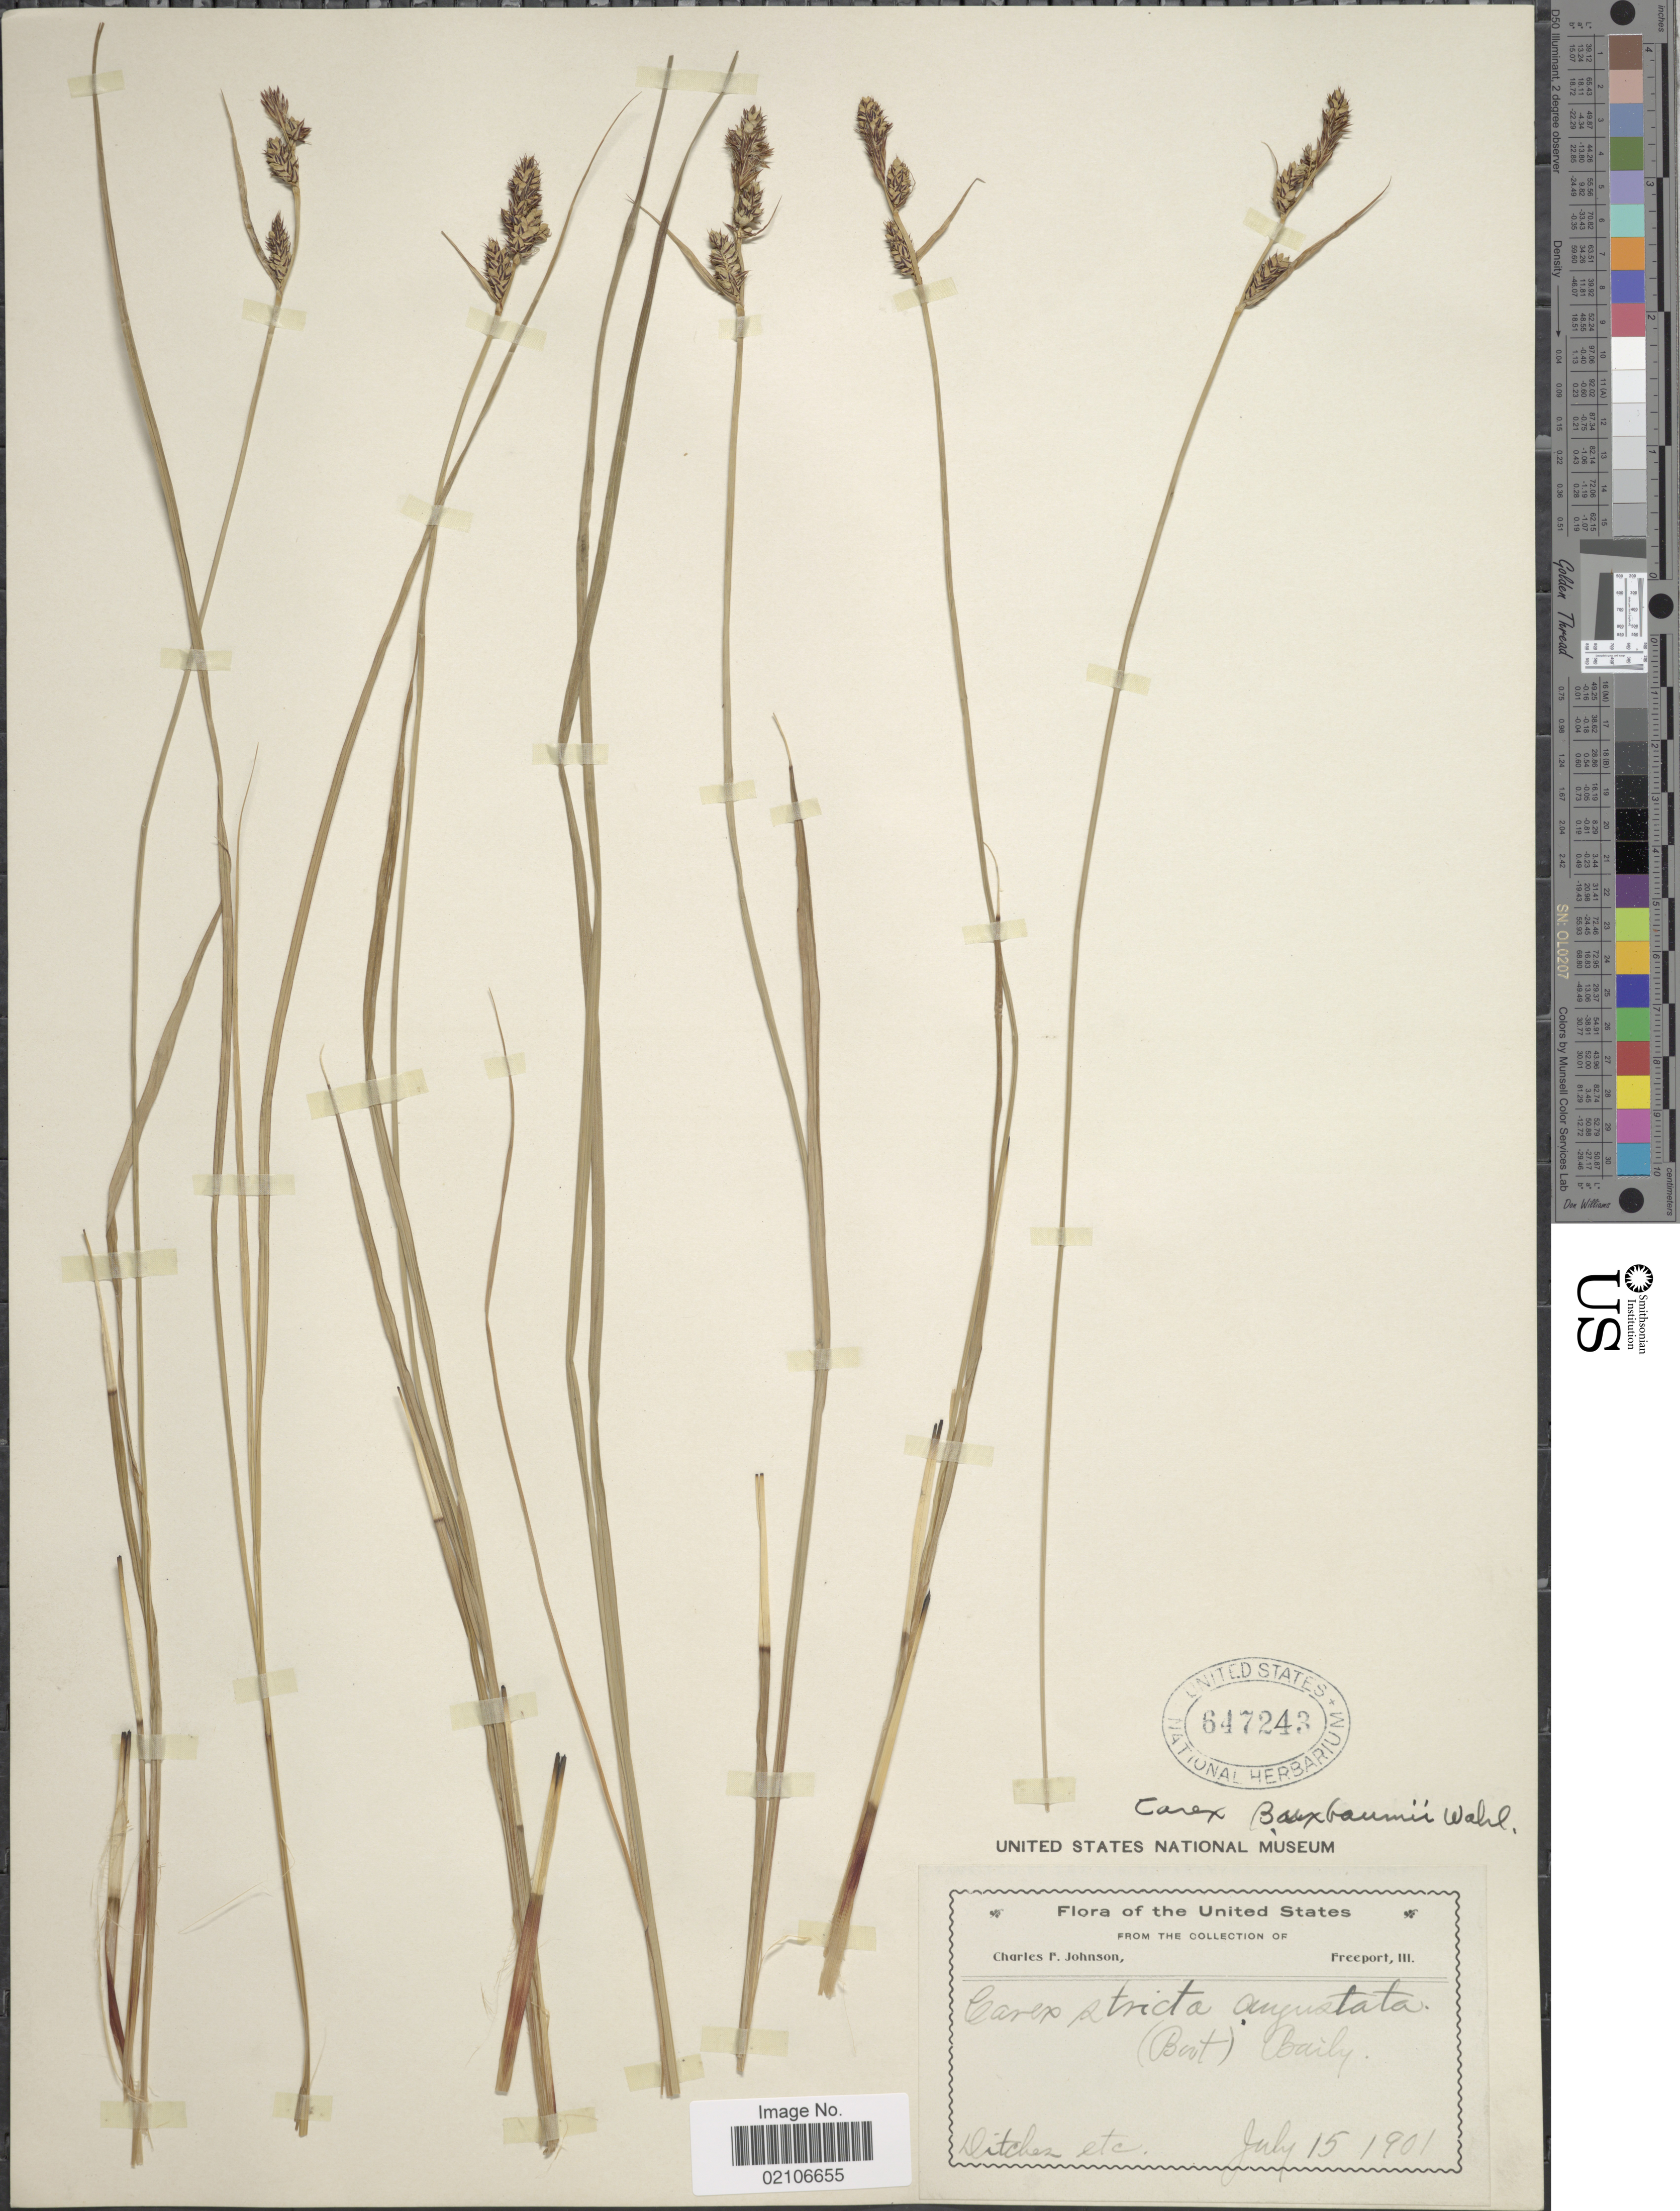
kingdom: Plantae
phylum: Tracheophyta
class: Liliopsida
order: Poales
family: Cyperaceae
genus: Carex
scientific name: Carex buxbaumii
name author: Wahlenb.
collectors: C. F. Johnson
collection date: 1901-07-15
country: United States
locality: Ditches etc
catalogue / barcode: US 647243